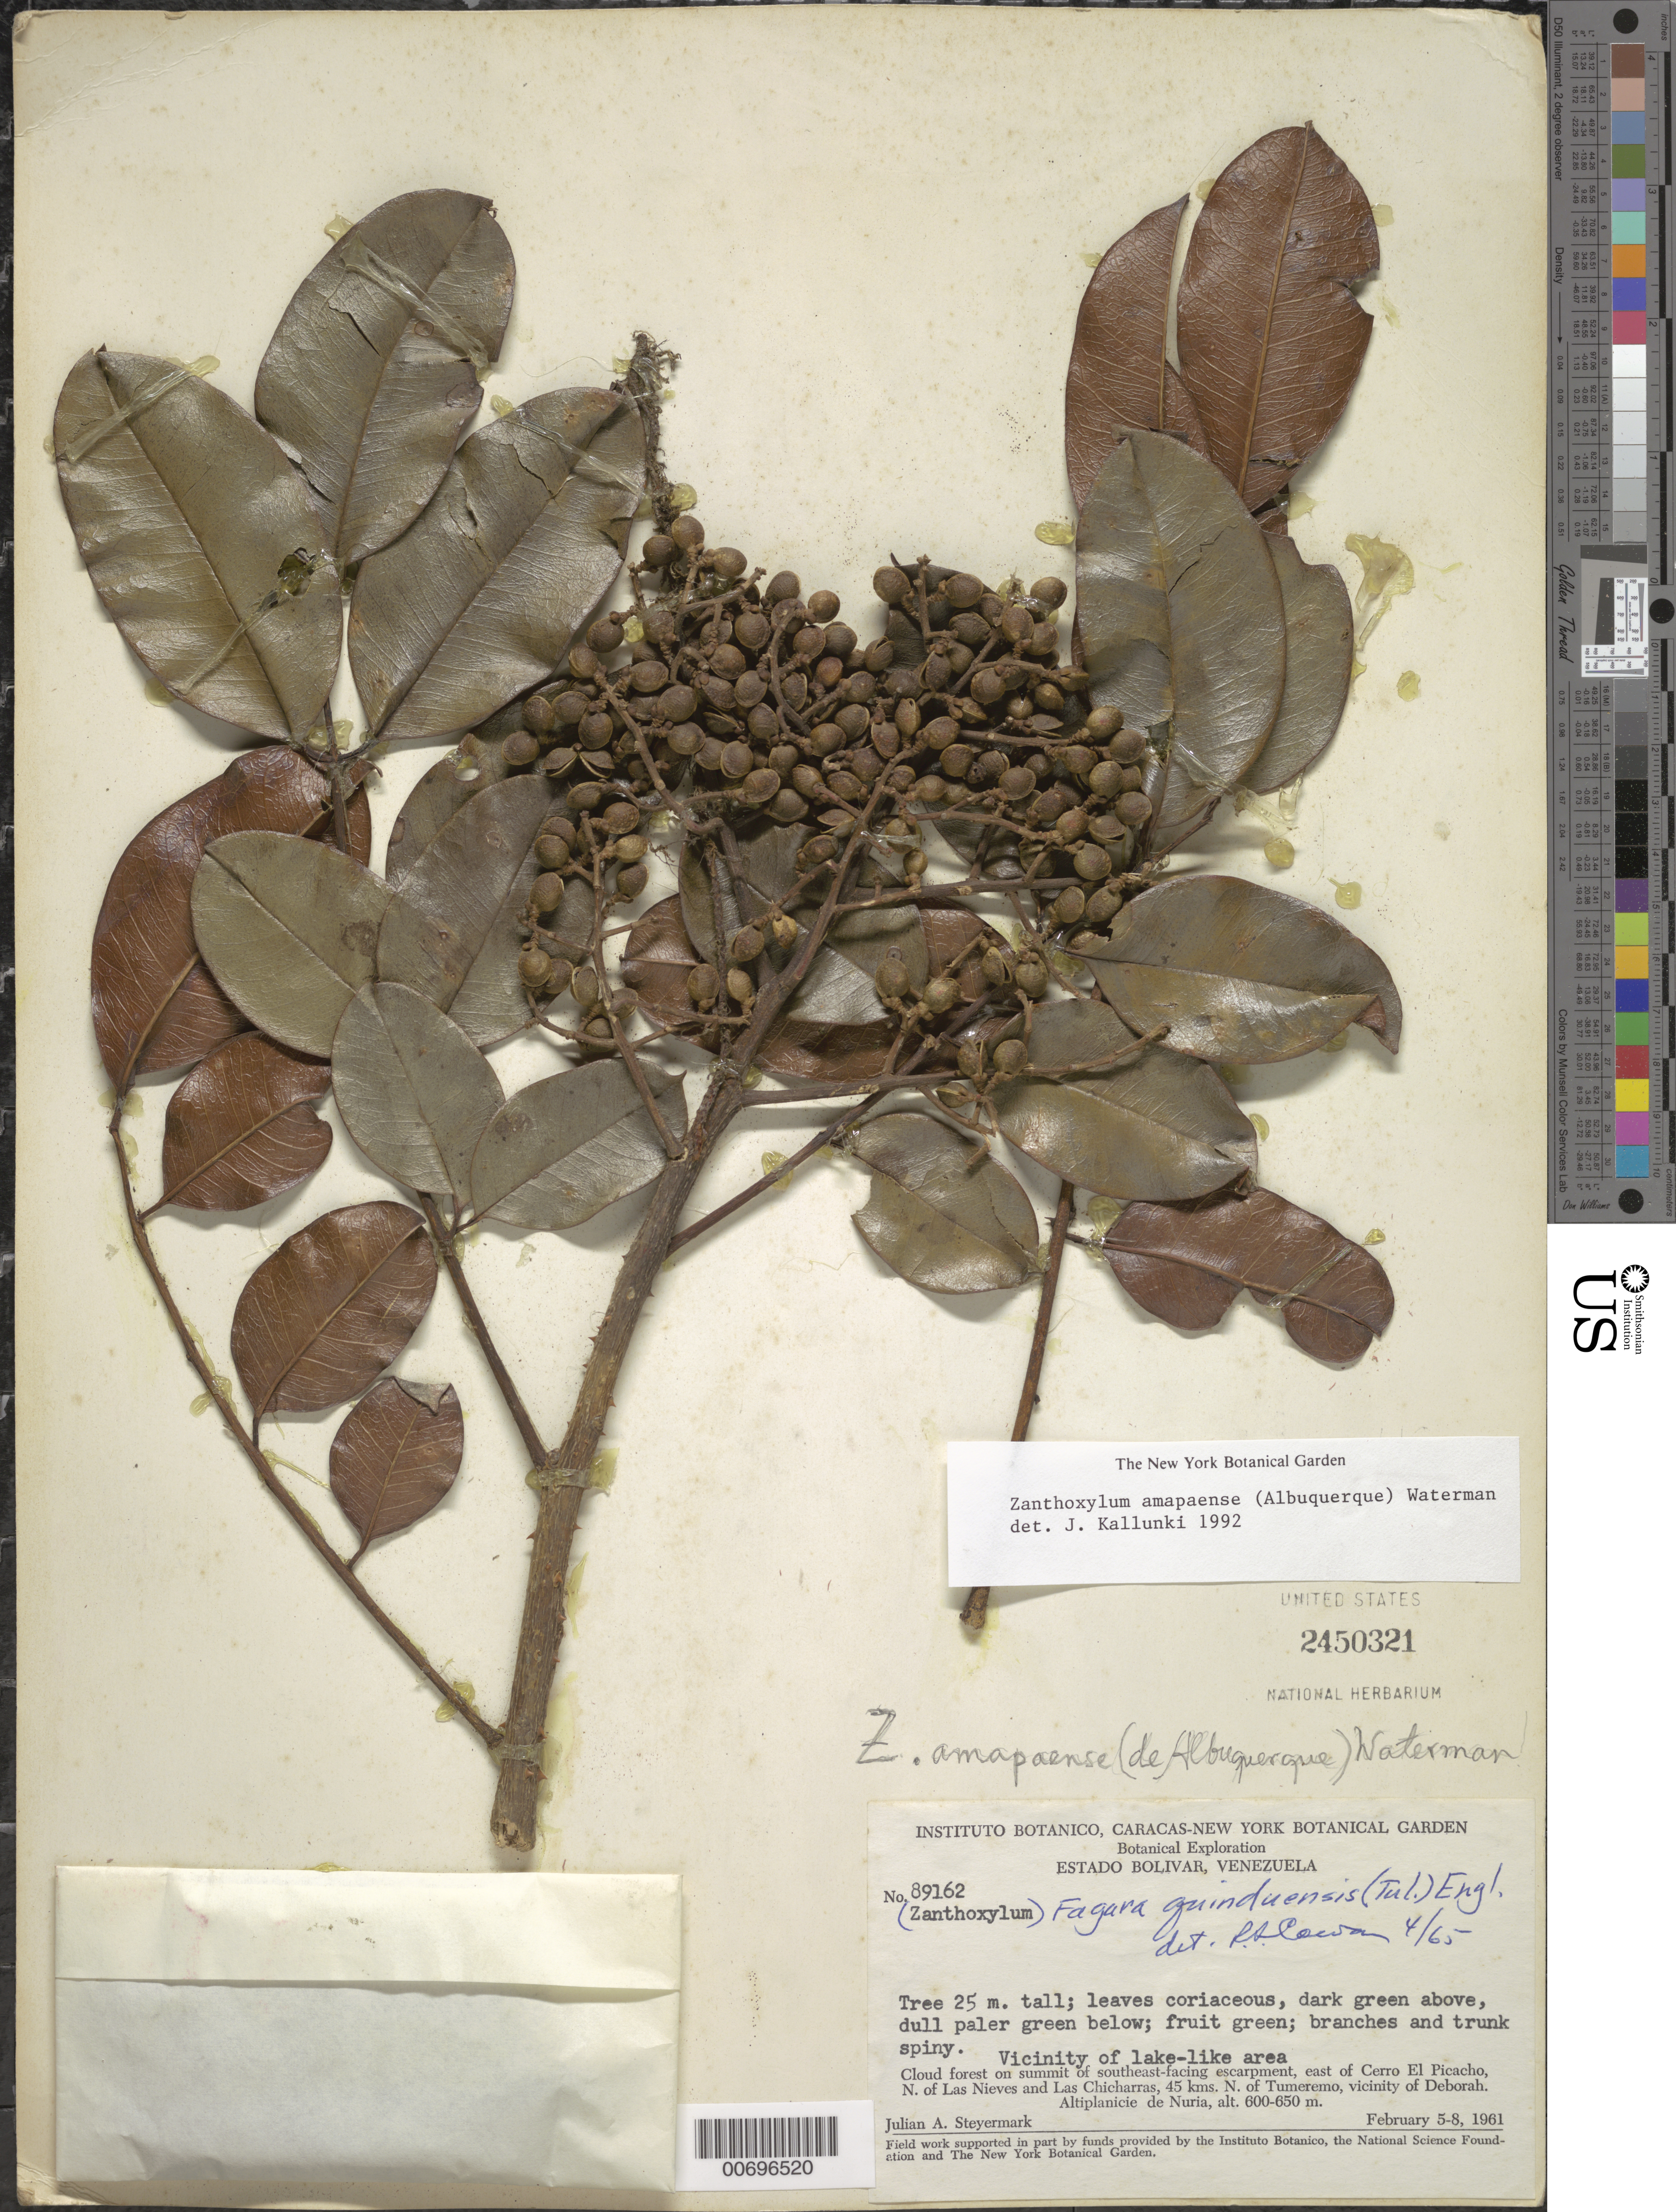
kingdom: Plantae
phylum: Tracheophyta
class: Magnoliopsida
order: Sapindales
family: Rutaceae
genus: Zanthoxylum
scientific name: Zanthoxylum amapaense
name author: (Albuq.) P.G. Waterman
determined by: Kallunki, Jacquelyn A.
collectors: J. Steyermark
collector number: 89162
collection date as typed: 5-Feb-61 to 8-Feb-61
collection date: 1961-02-05/1961-02-08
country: Venezuela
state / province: Bolívar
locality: Cerro El Picacho, N of Las Nieves, 45 km N of Tumeremo, Altiplanicie de Nuria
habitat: Cloud forest on summit of southeast-facing escarpment, vic. of lake-like area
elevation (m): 600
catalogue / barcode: US 2450321